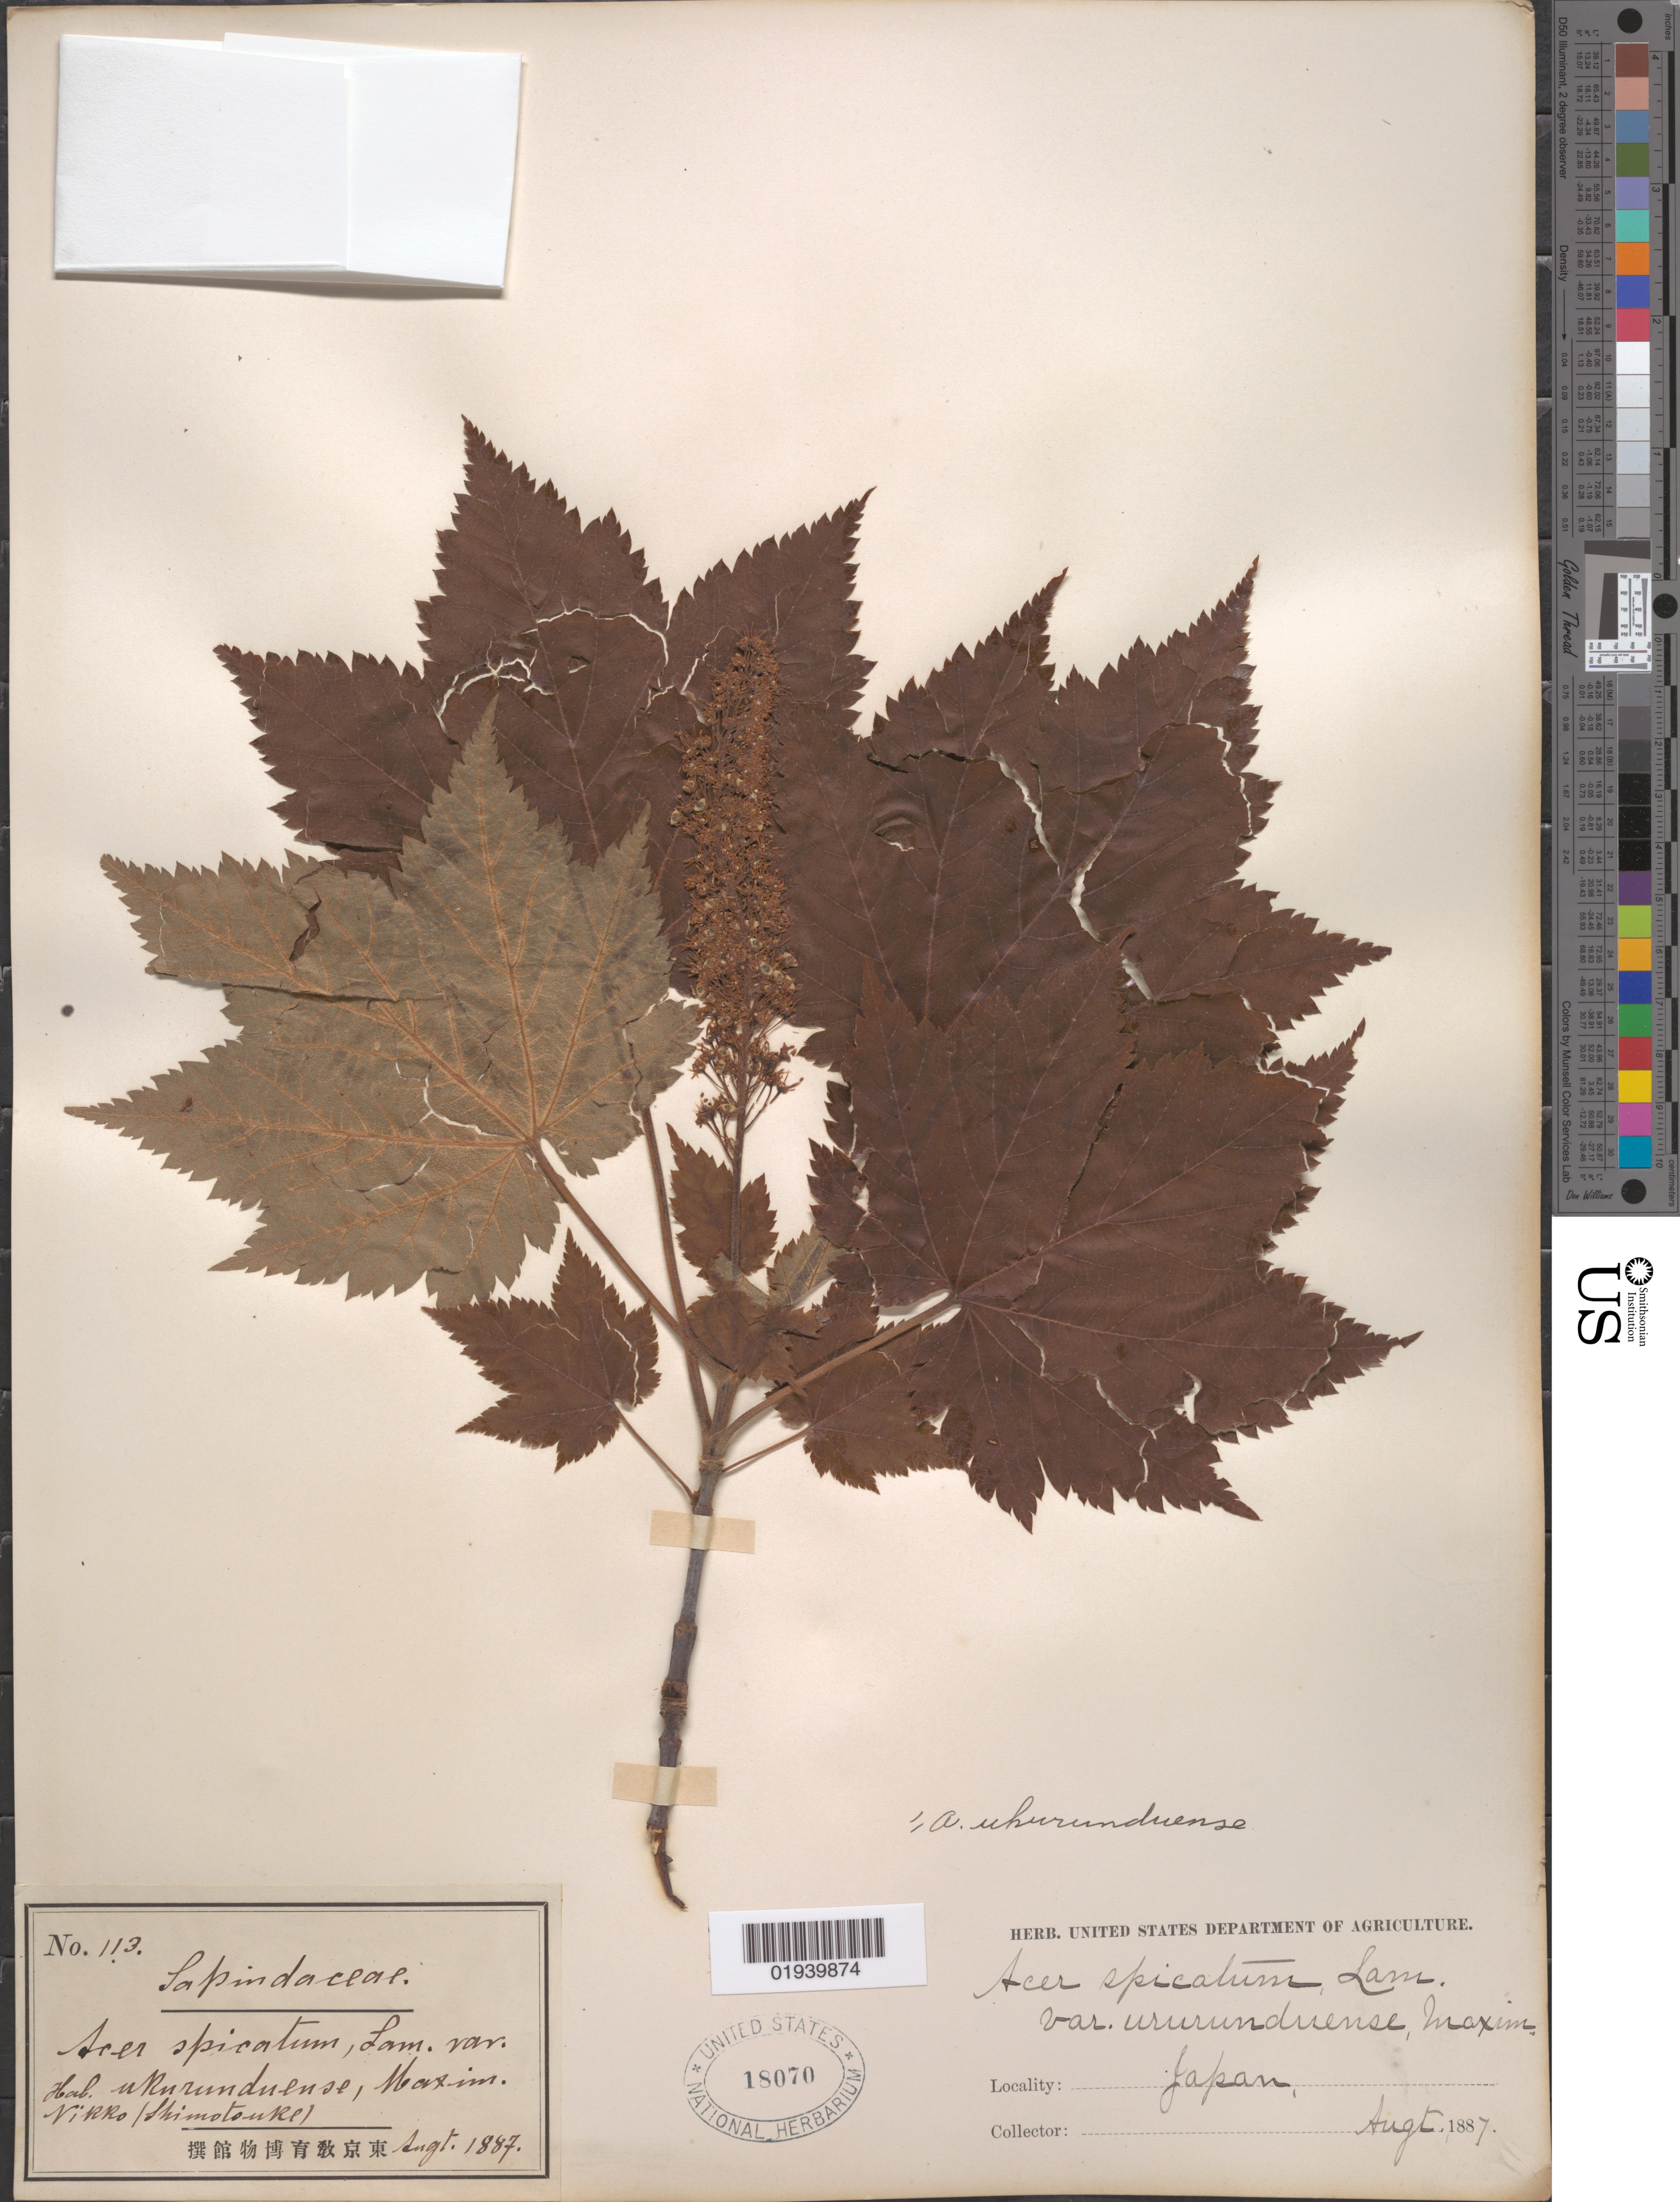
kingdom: Plantae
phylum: Tracheophyta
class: Magnoliopsida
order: Sapindales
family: Sapindaceae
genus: Acer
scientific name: Acer ukurunduense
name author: Trautv. & C.A. Mey.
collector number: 113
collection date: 1887-08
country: Japan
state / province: Totigi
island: Honshu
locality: Vikko (Shimotsuke)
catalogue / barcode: US 18070